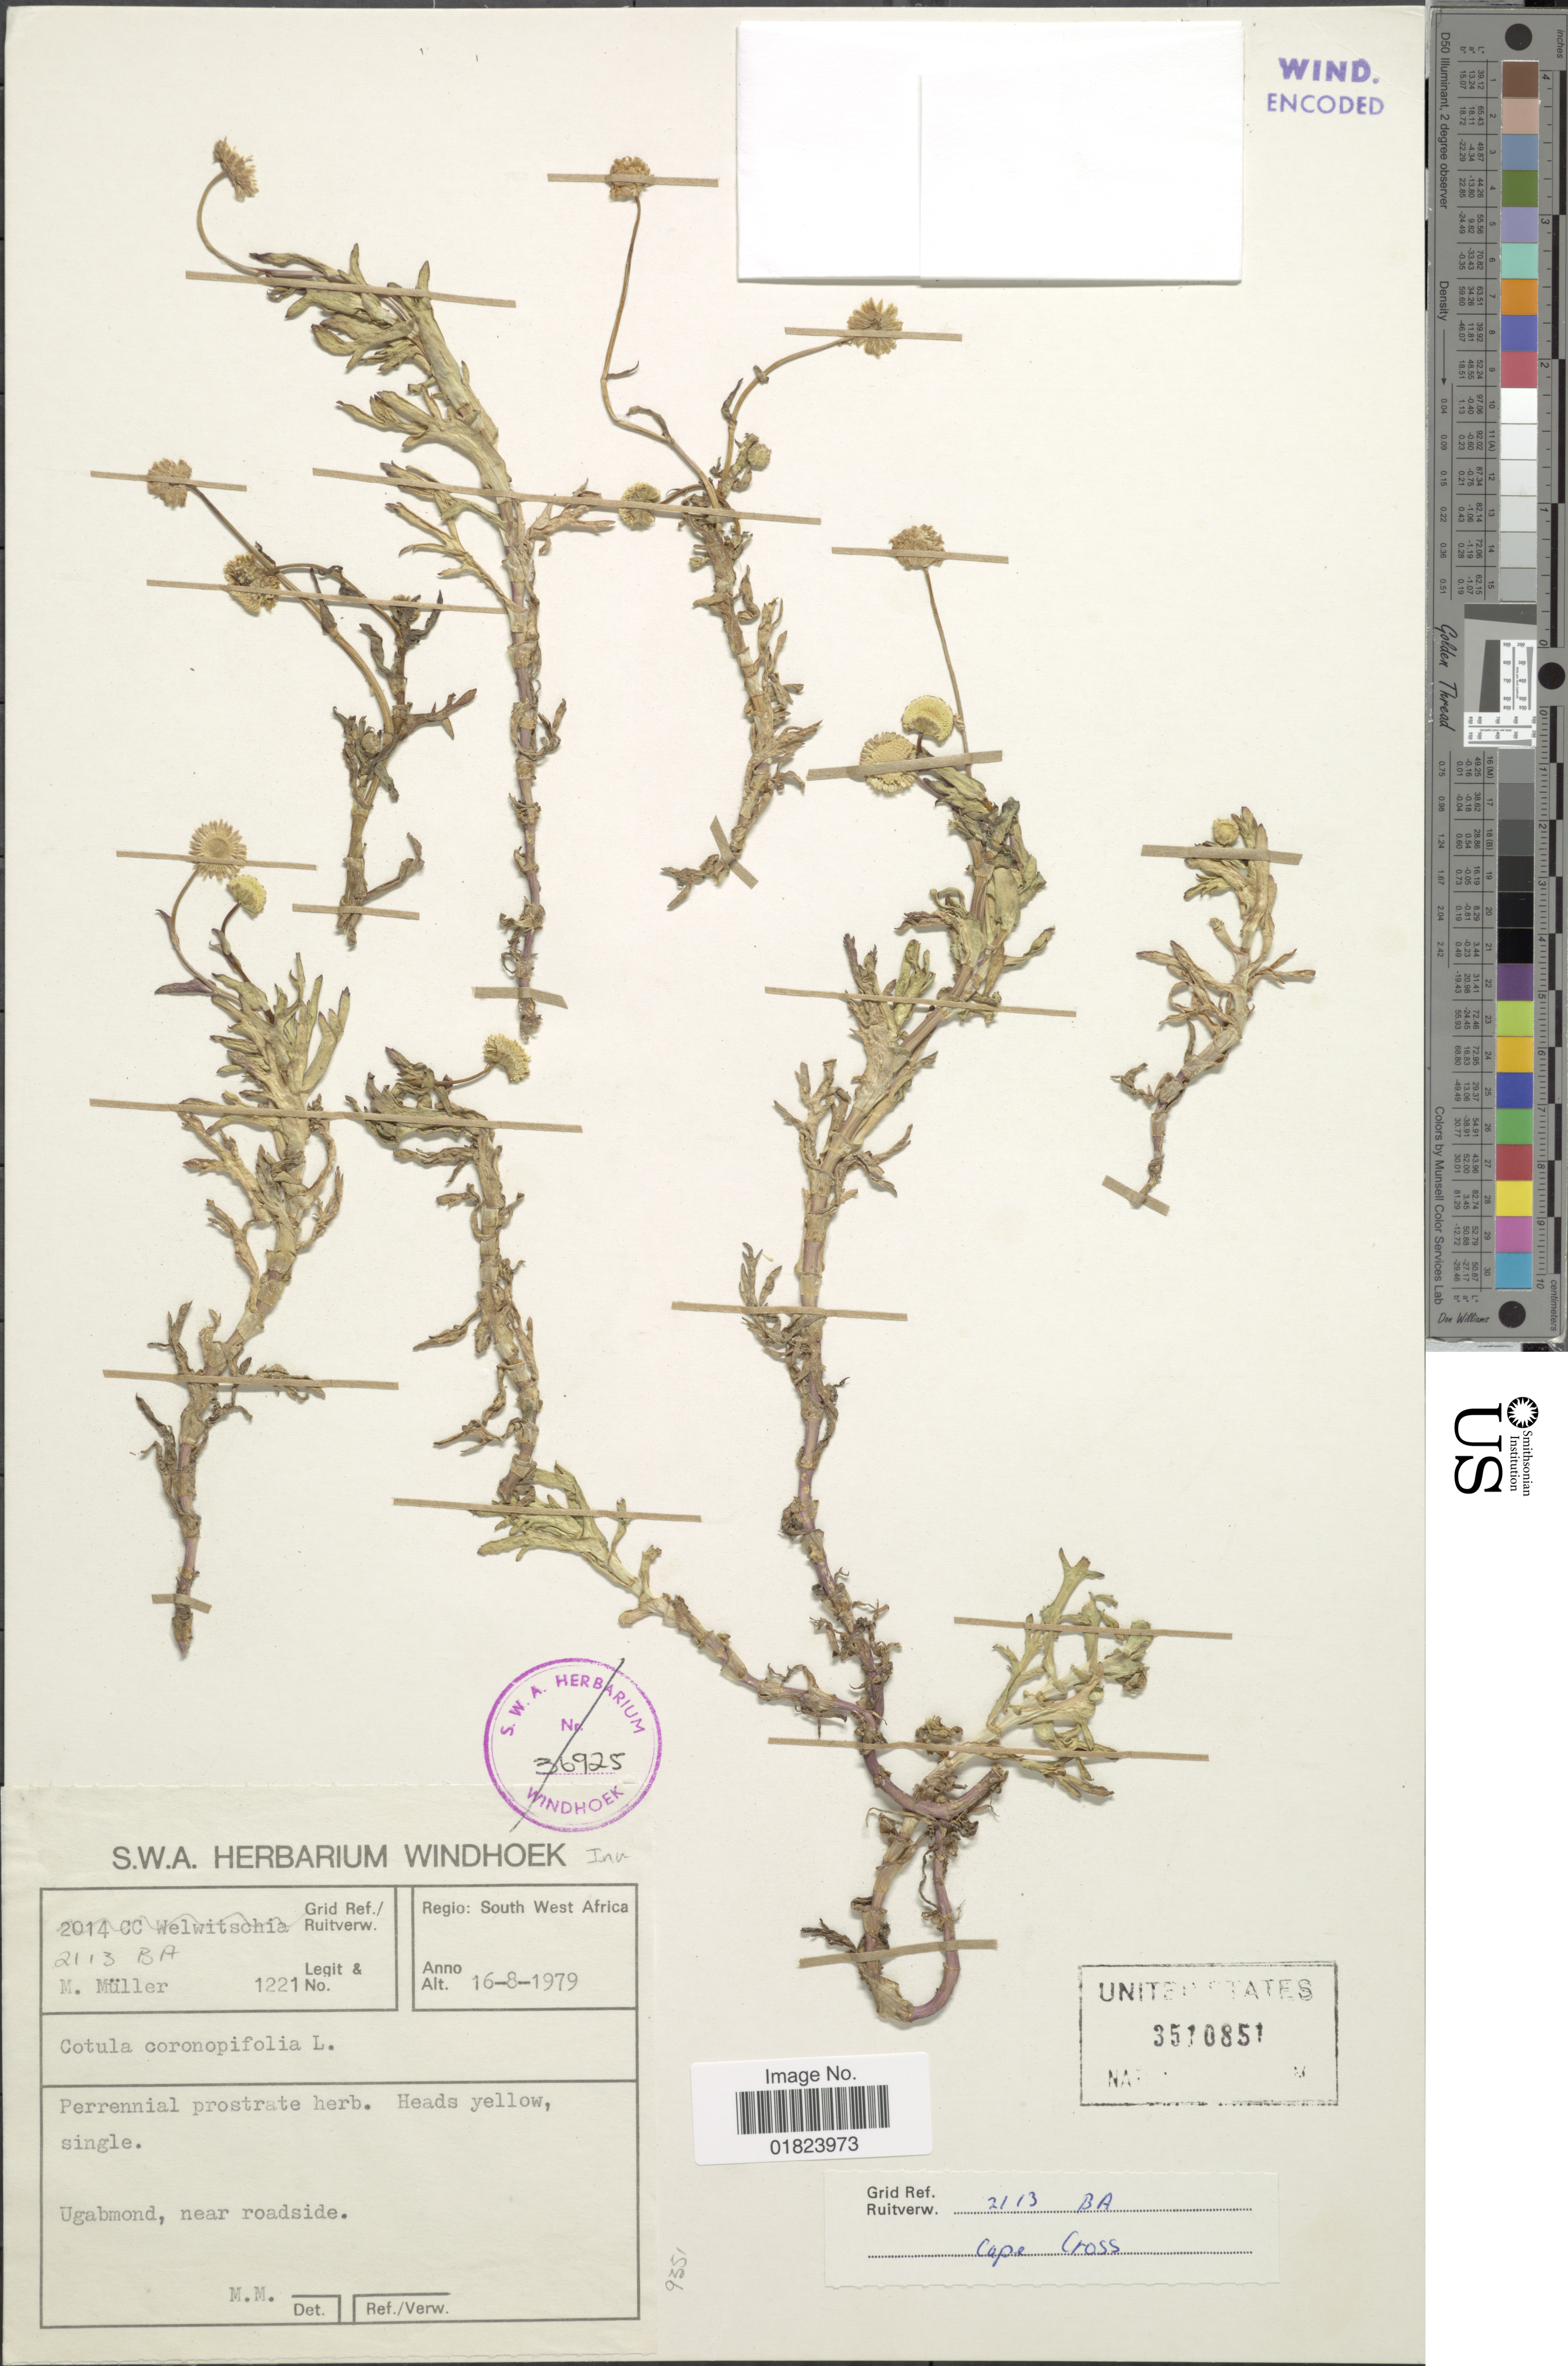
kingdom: Plantae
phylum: Tracheophyta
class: Magnoliopsida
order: Asterales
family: Asteraceae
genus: Cotula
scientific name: Cotula coronopifolia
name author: L.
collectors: M. Muller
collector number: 1221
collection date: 1979-08-16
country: Namibia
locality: South-West Africa, Ugabmond, near roadside.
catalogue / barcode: US 3510851